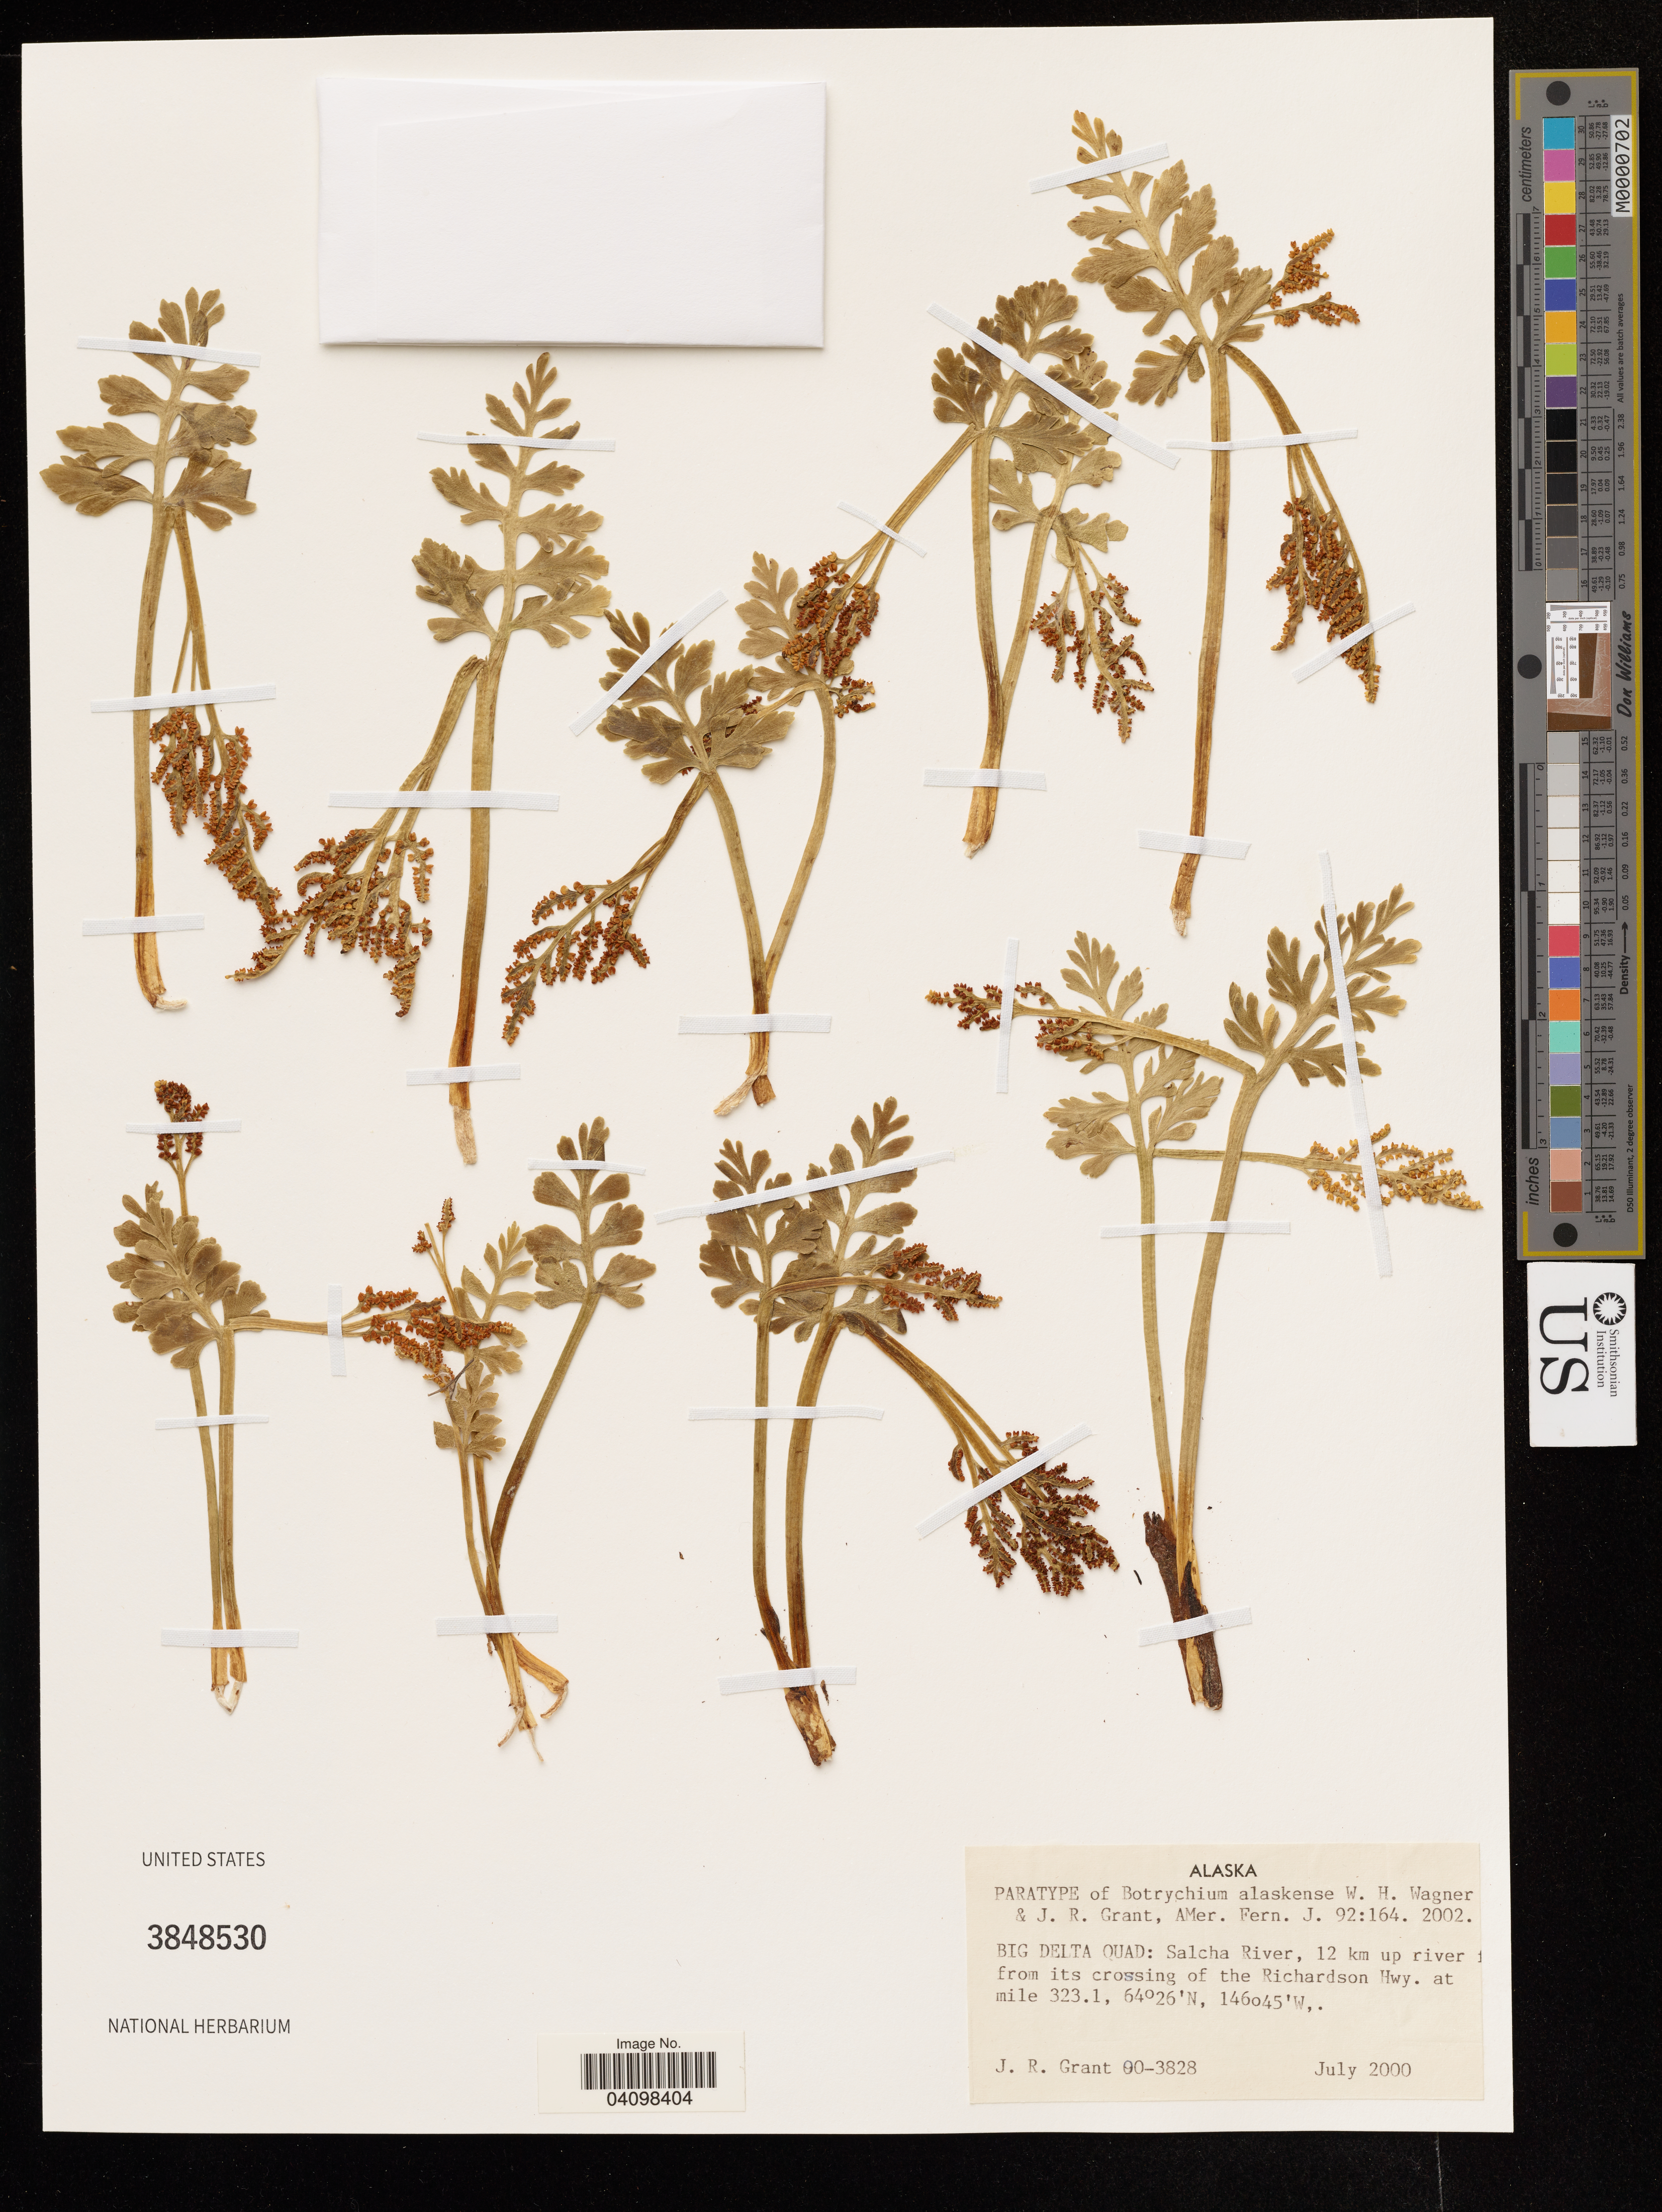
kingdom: Plantae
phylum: Tracheophyta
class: Polypodiopsida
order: Ophioglossales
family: Ophioglossaceae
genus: Botrychium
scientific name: Botrychium alaskense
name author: W.H. Wagner & J.R. Grant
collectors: J. Grant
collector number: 00-3828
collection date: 2000-07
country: United States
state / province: Alaska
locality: Big Delta Quad: Salcha River, 12 km up river from its crossing of the Richardson Hwy. at mile 323.1.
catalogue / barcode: US 3848530